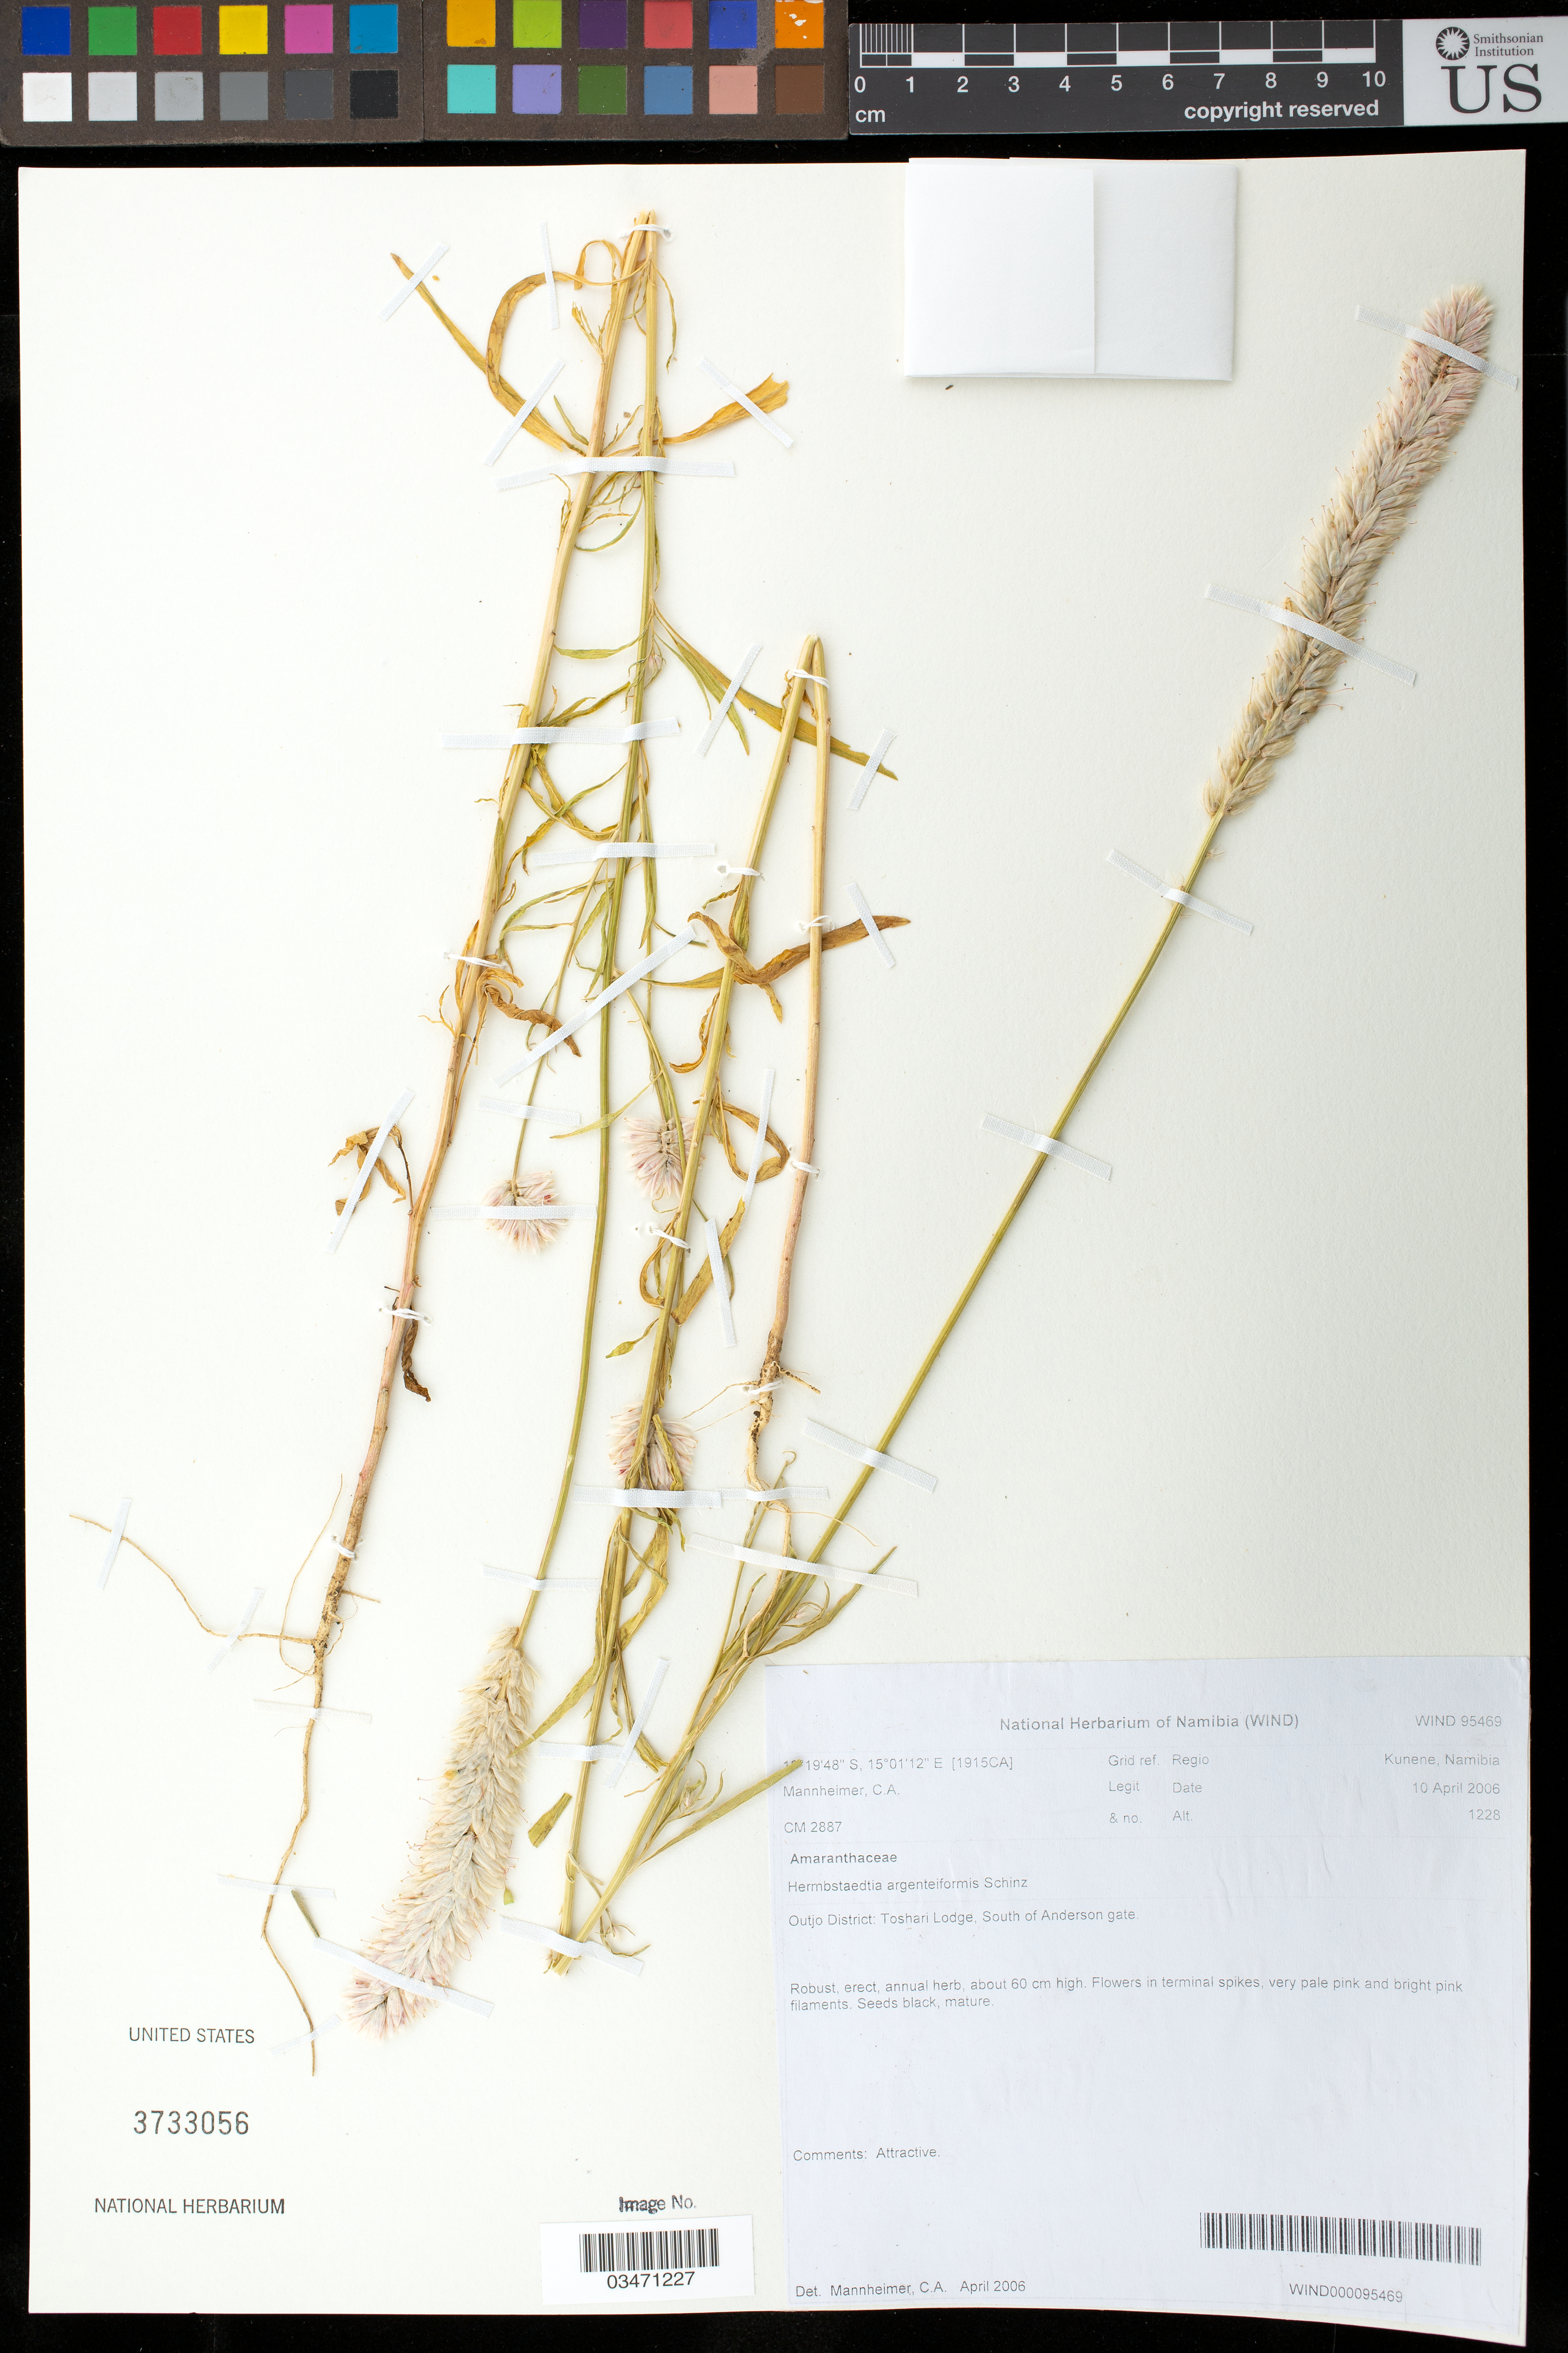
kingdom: Plantae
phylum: Tracheophyta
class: Magnoliopsida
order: Caryophyllales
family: Amaranthaceae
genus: Hermbstaedtia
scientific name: Hermbstaedtia argenteiformis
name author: Schinz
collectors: C. A. Mannheimer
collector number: CM2887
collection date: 2006-04-10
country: Namibia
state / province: Kunene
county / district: Outjo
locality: Toshari Lodge, South of Anderson gate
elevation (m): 1228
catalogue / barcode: US 3733056